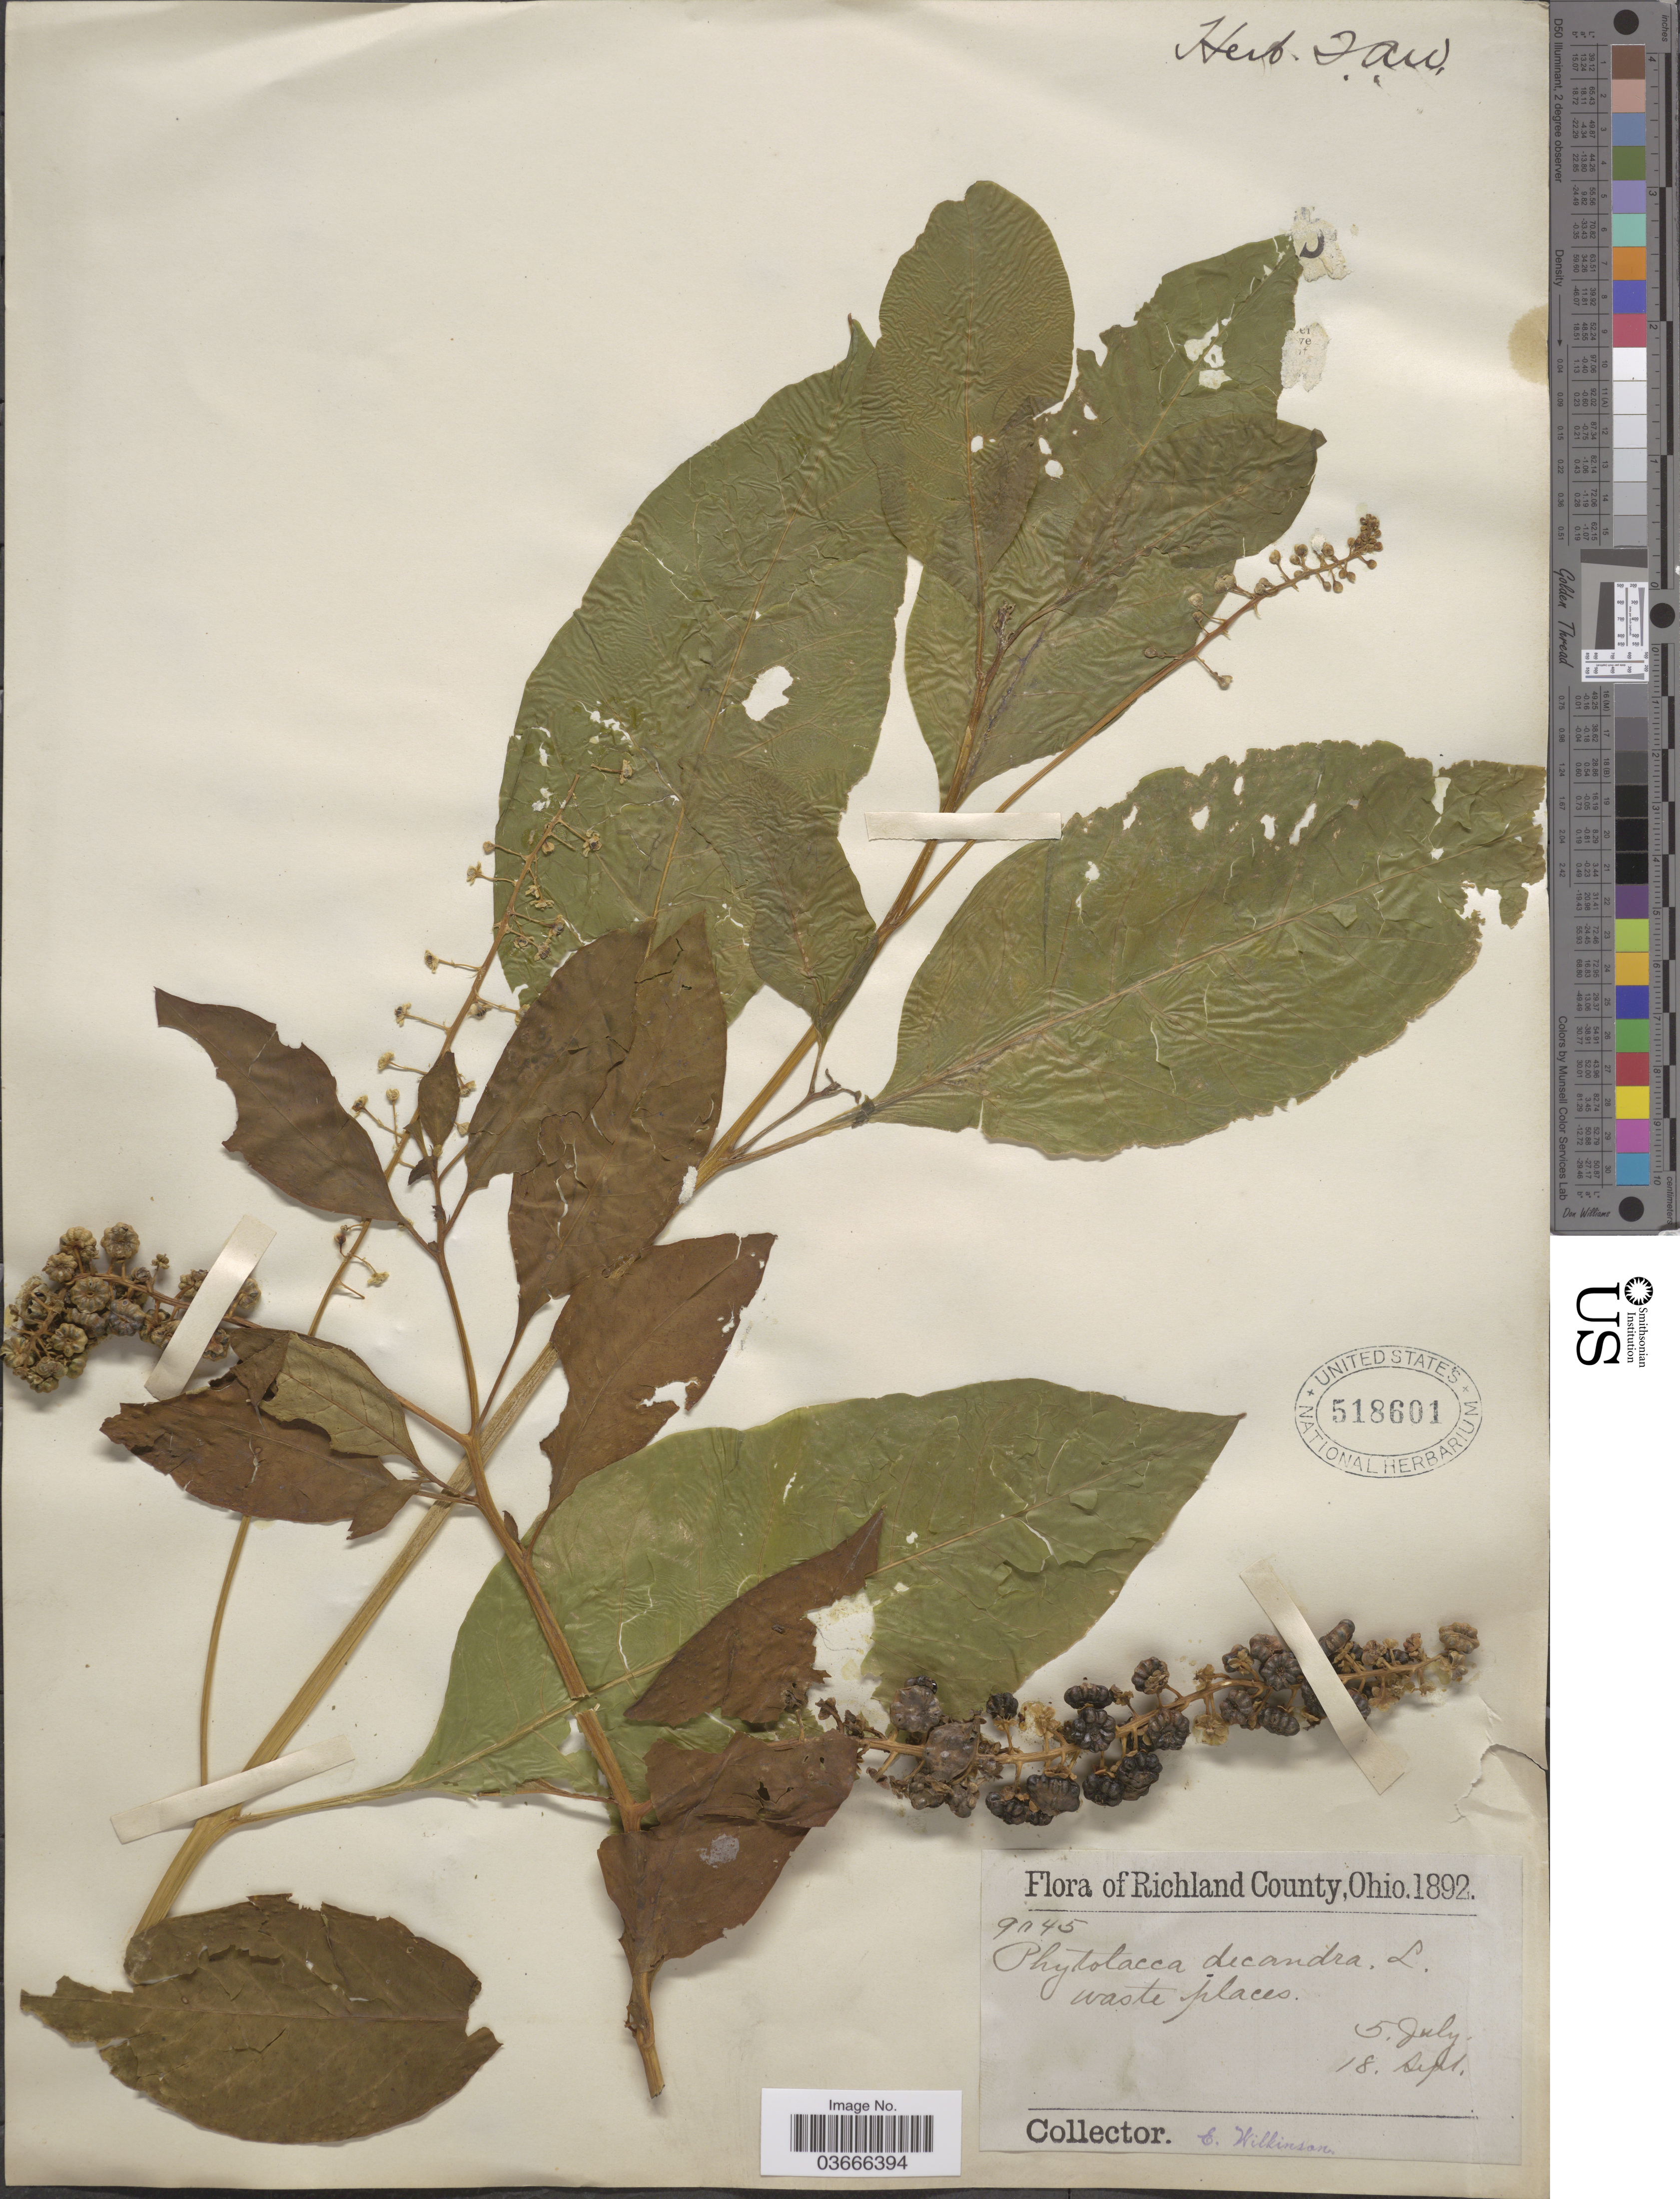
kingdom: Plantae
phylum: Tracheophyta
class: Magnoliopsida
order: Caryophyllales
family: Phytolaccaceae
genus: Phytolacca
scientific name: Phytolacca americana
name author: L.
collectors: E. Wilkinson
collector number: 9045*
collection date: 1892-07-05/1892-09-18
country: United States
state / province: Ohio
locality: Richland County.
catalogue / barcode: US 518601